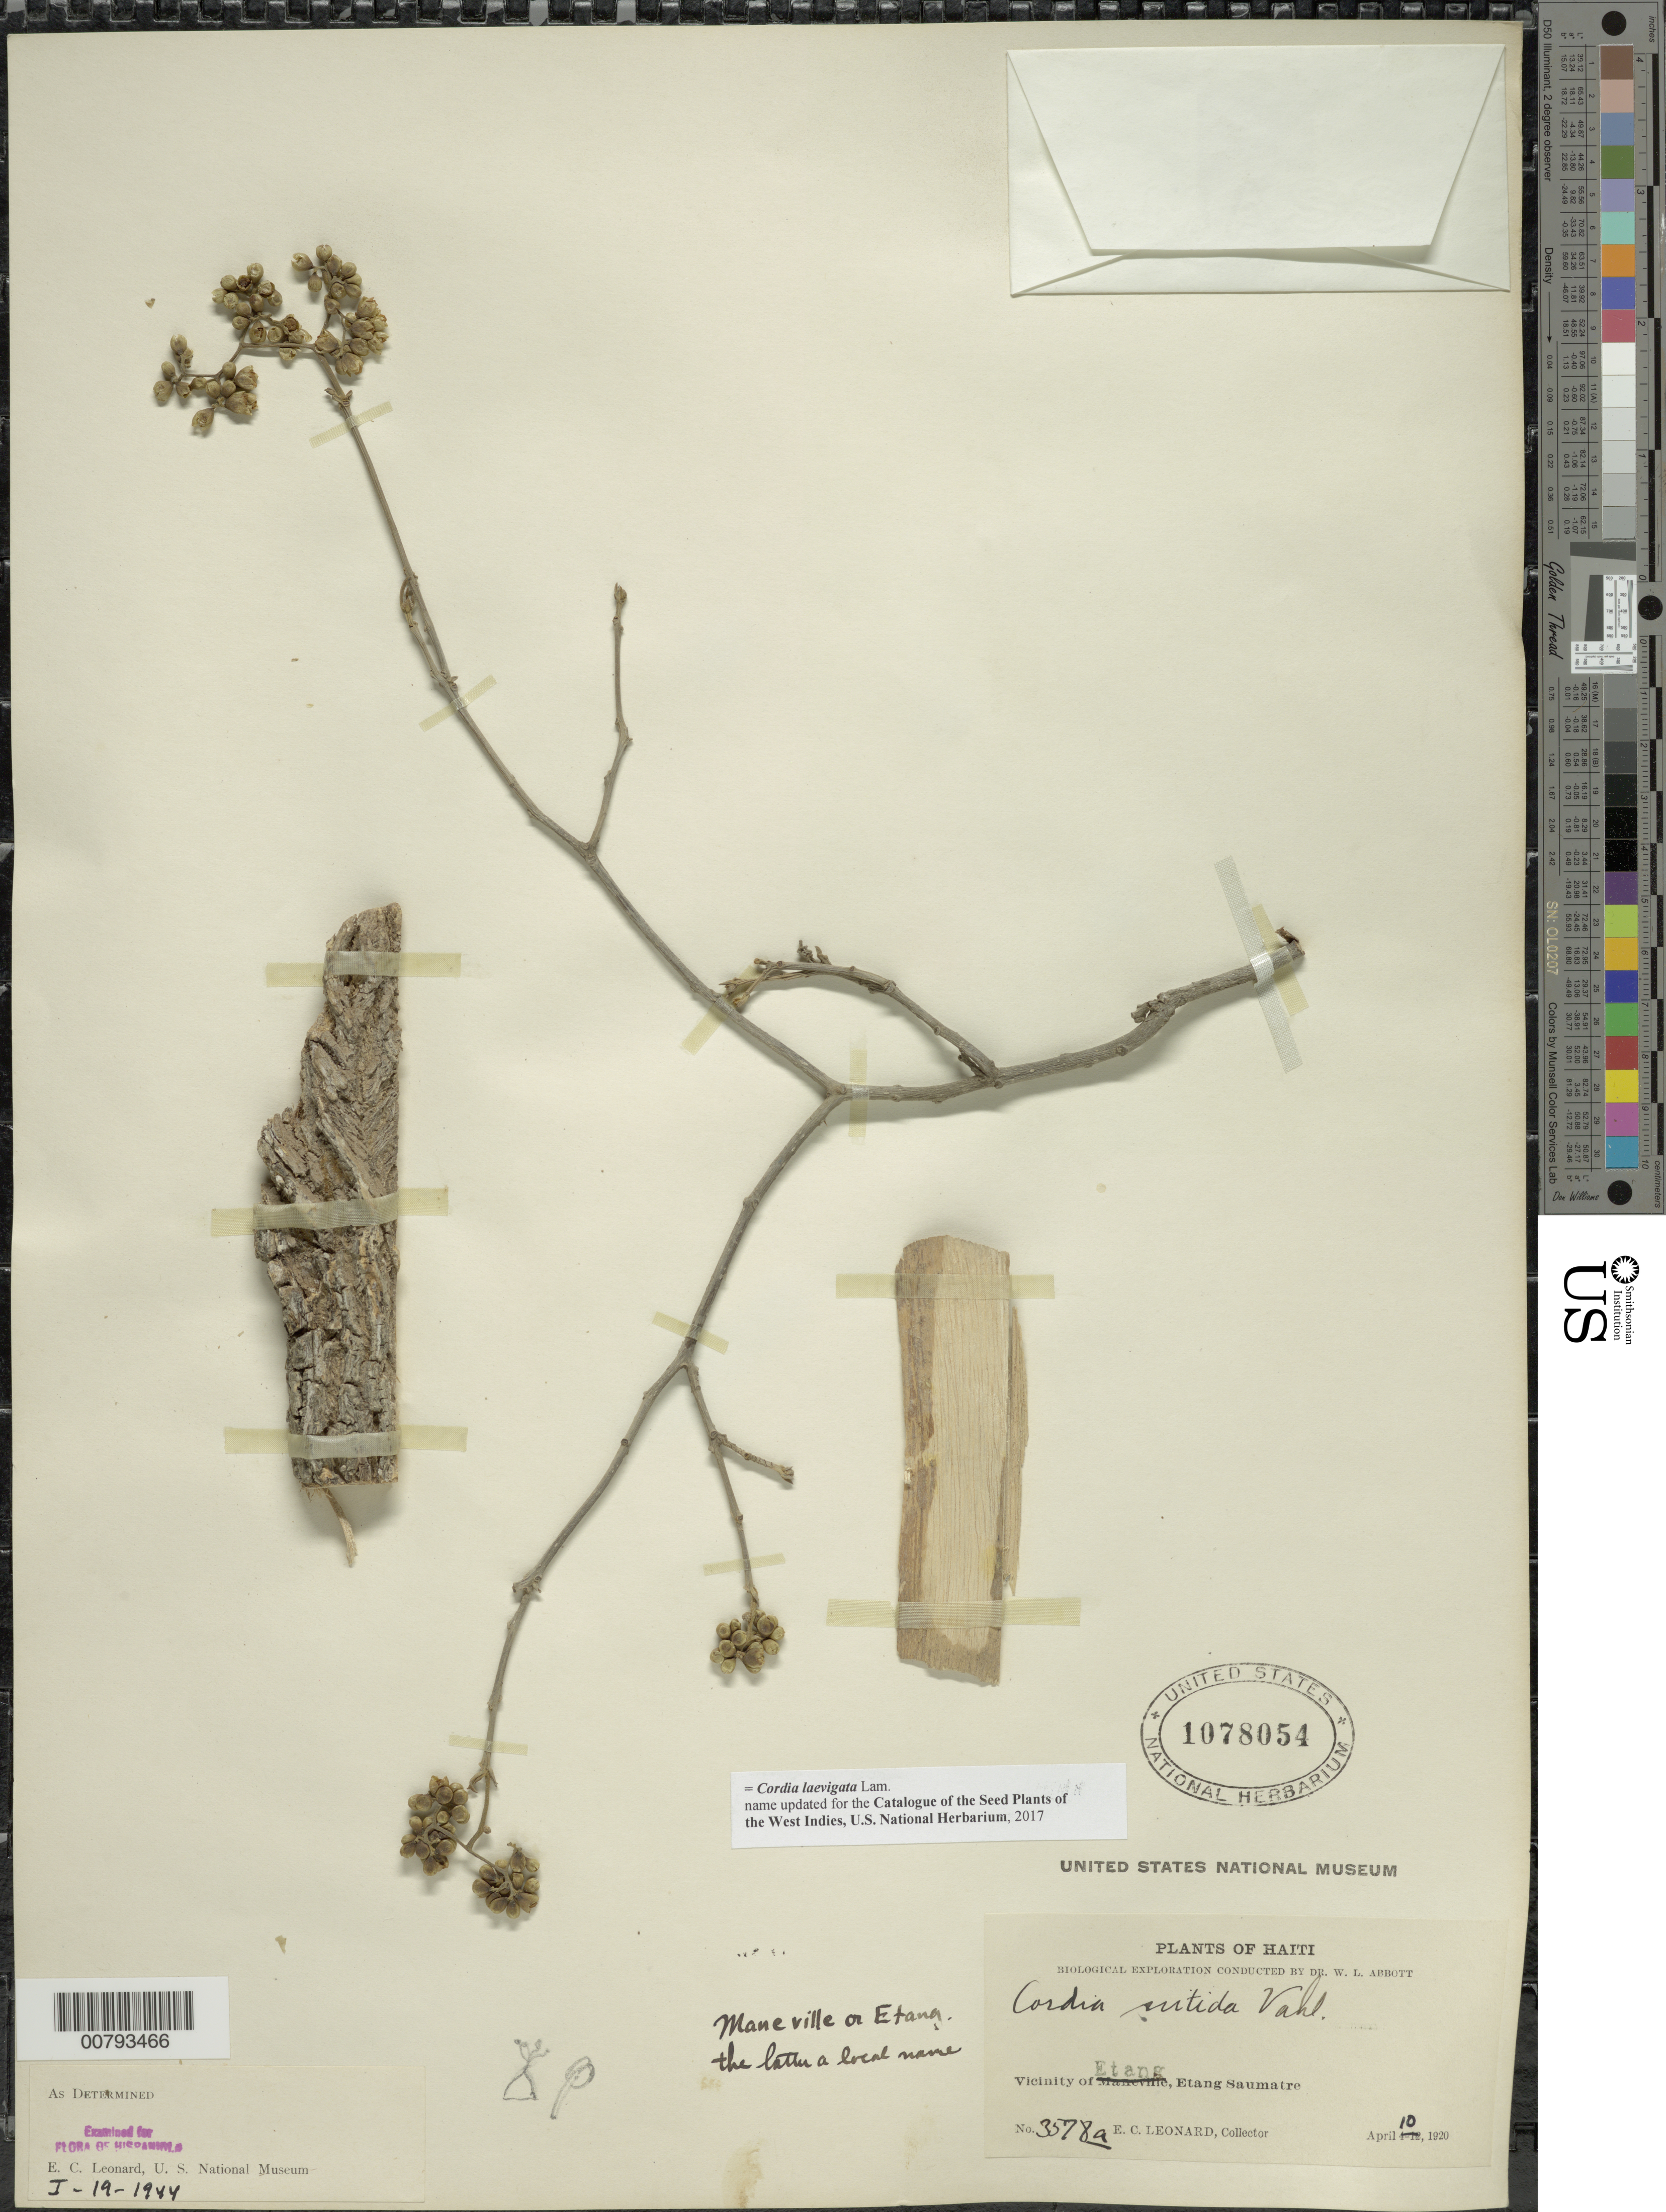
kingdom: Plantae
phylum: Tracheophyta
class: Magnoliopsida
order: Boraginales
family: Cordiaceae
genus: Cordia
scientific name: Cordia laevigata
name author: Lam.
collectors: E. C. Leonard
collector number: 3578a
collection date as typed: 10 Apr 1920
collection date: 1920-04-10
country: Haiti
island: Hispaniola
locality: Etang Saumatre, vicinity of Etang.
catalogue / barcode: US 1078054